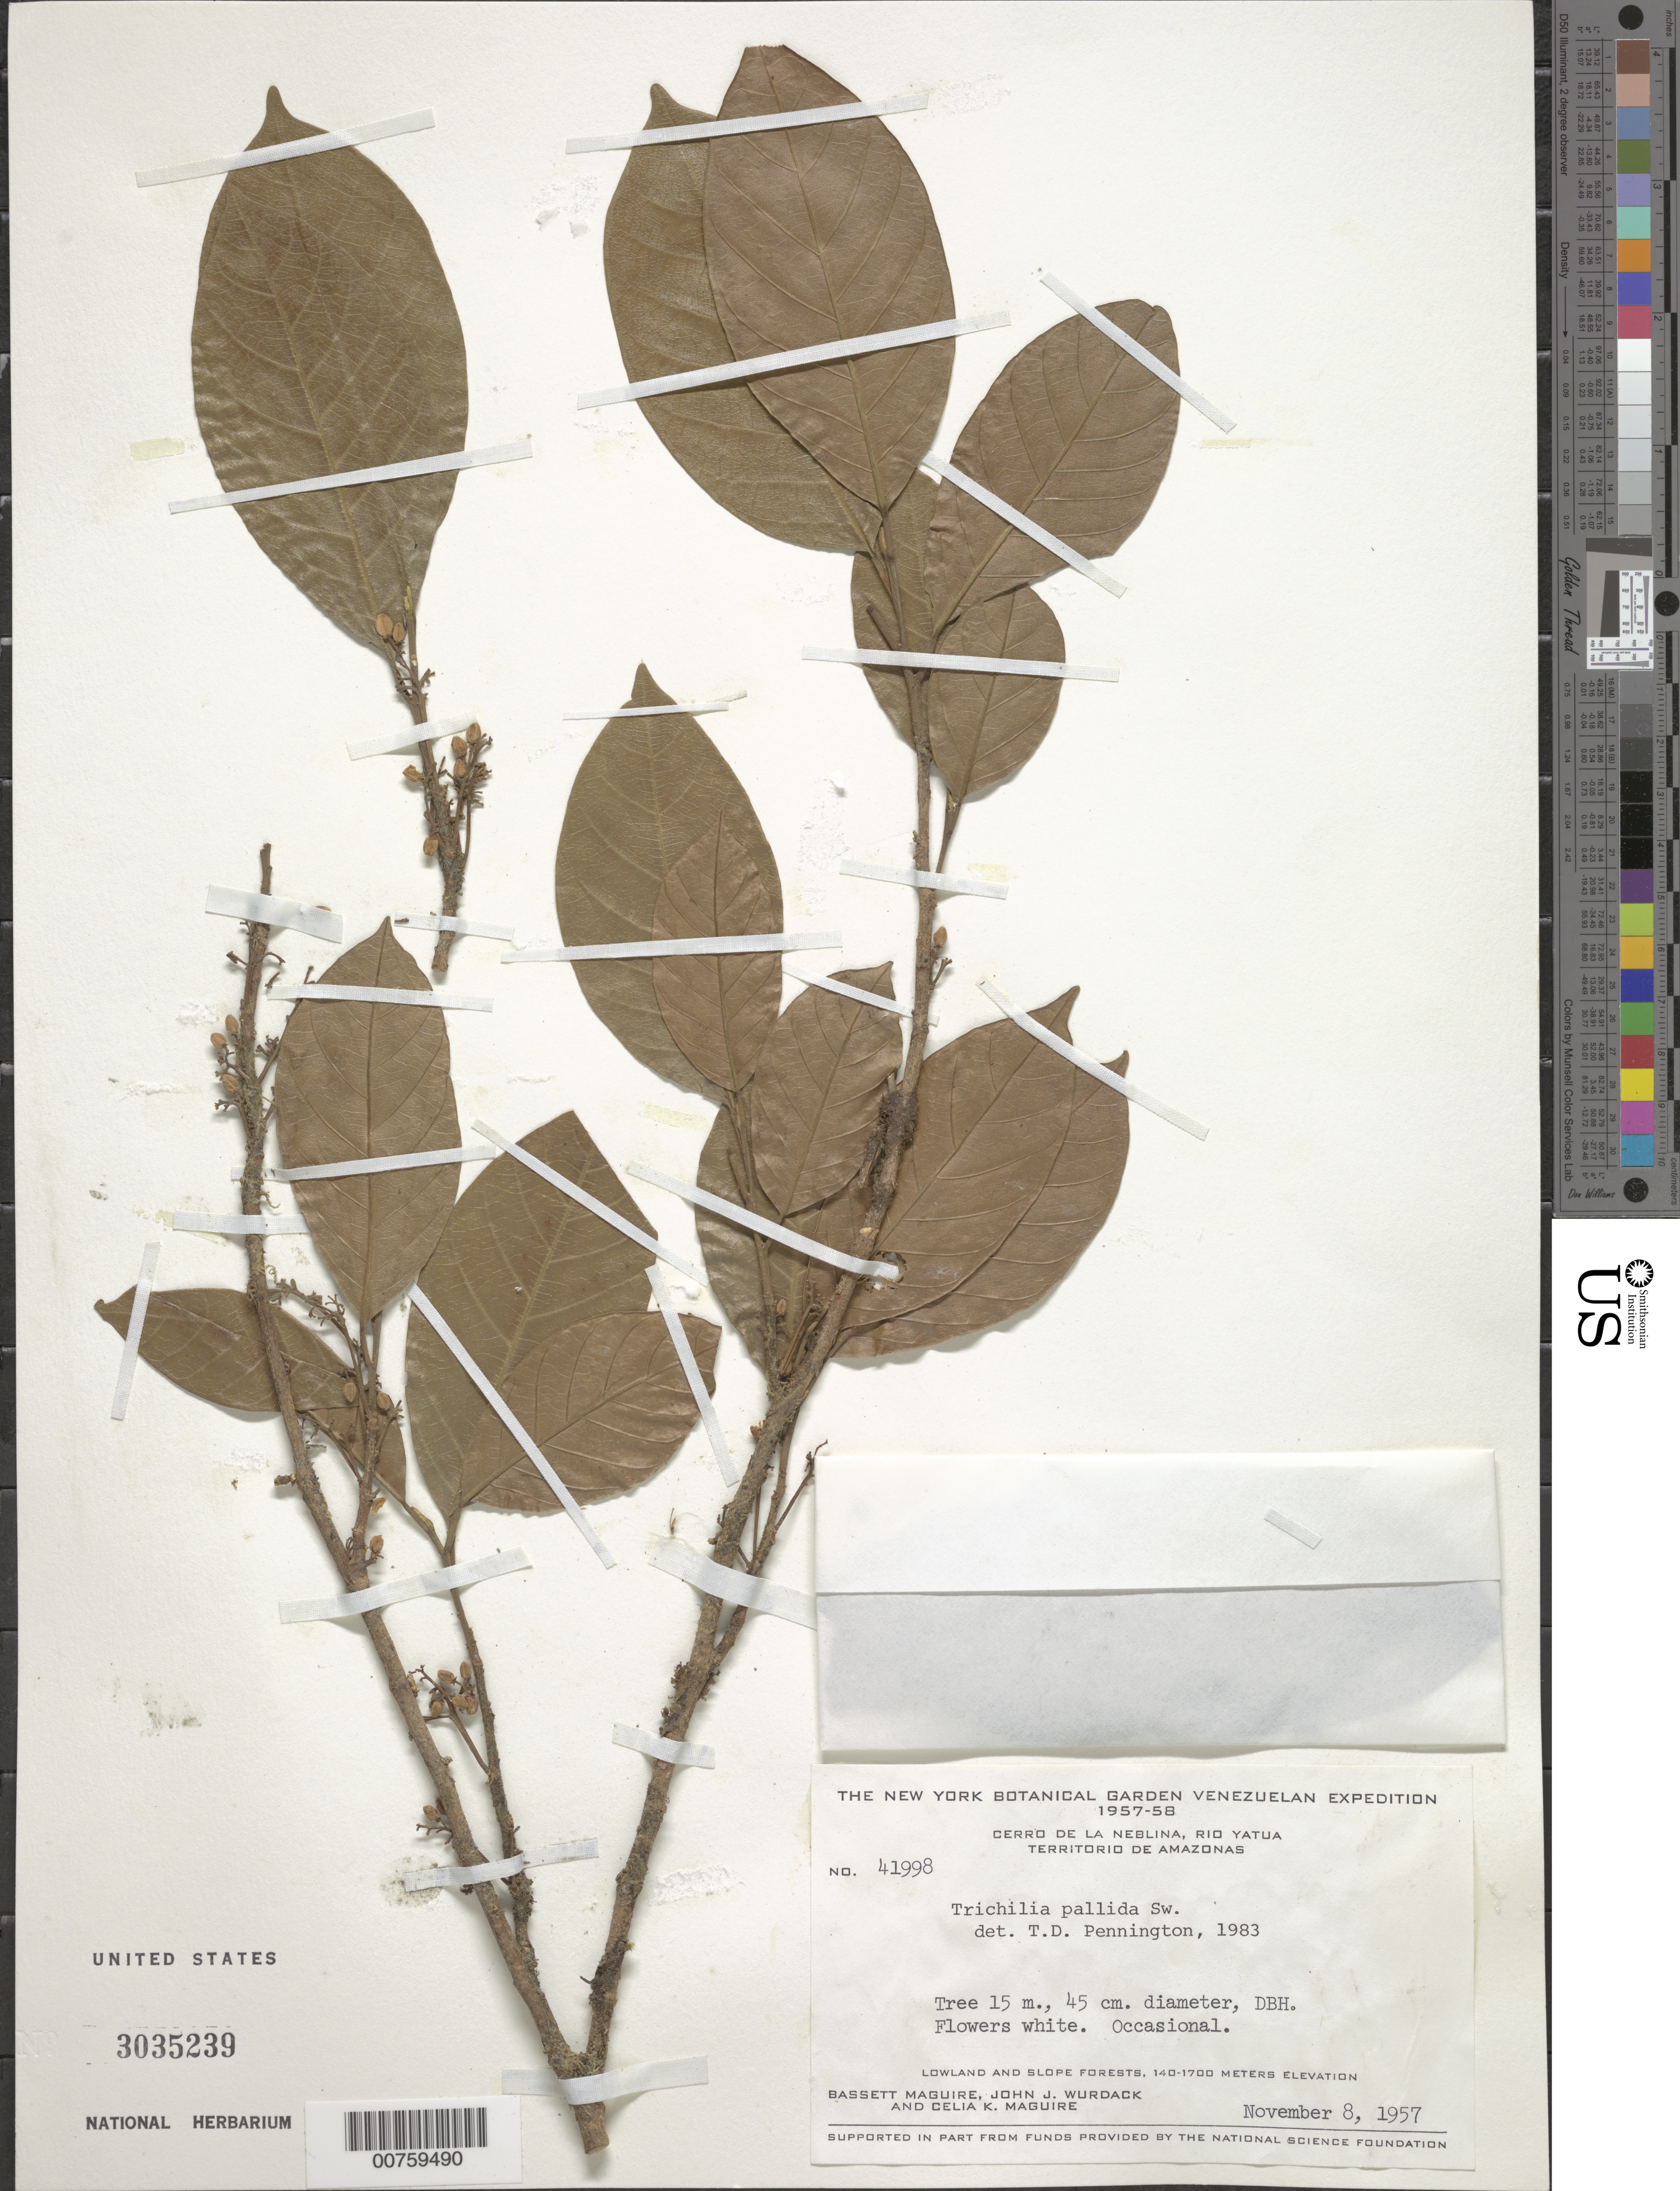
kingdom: Plantae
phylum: Tracheophyta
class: Magnoliopsida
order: Sapindales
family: Meliaceae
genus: Trichilia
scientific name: Trichilia pallida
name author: Sw.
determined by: Pennington, T. D., (K)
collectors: B. Maguire, J. J. Wurdack & C. K. Maguire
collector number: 41998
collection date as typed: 8-Nov-57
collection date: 1957-11-08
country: Venezuela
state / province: Amazonas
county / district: Río Negro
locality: Cerro de la Neblina, Río Yatua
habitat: Lowland & slope forests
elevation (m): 140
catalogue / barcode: US 3035239